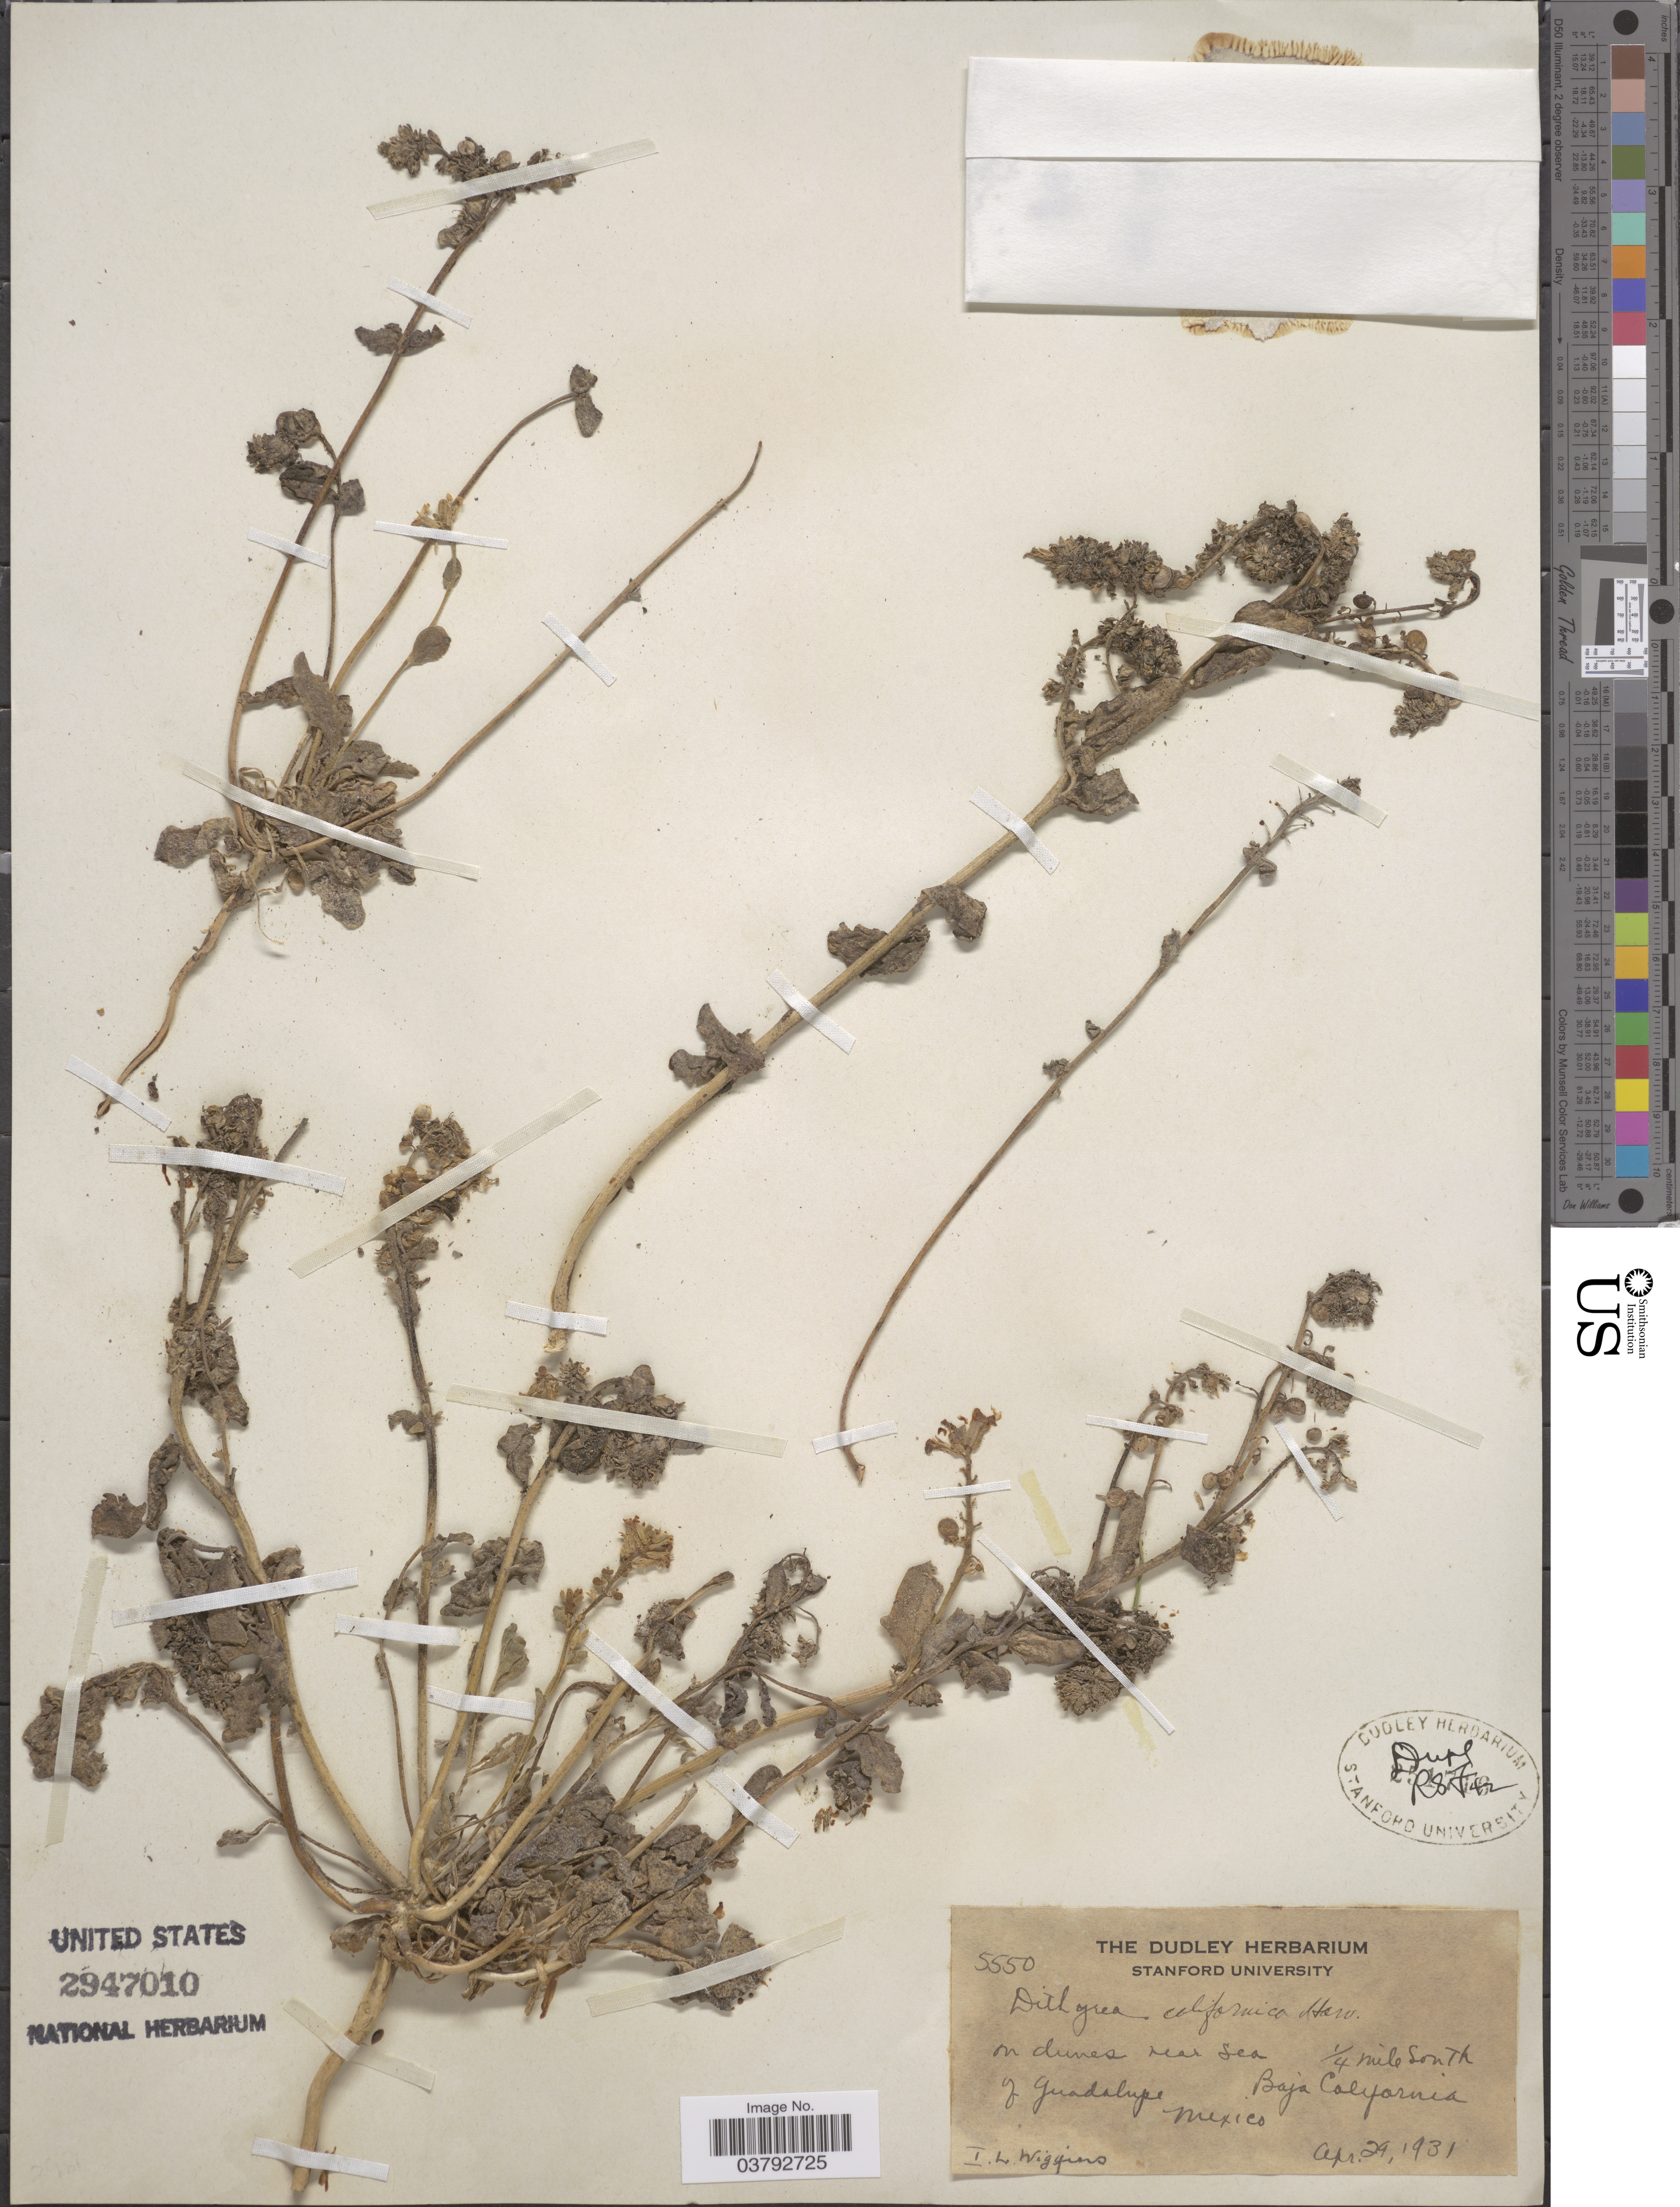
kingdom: Plantae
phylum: Tracheophyta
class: Magnoliopsida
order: Brassicales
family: Brassicaceae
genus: Dithyrea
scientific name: Dithyrea californica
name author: Harv.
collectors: I. L. Wiggins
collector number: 5550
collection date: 1931-04-29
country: Mexico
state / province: Baja California Norte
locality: On dunes near sea ¼ mile South of Guadalupe.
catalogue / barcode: US 2947010